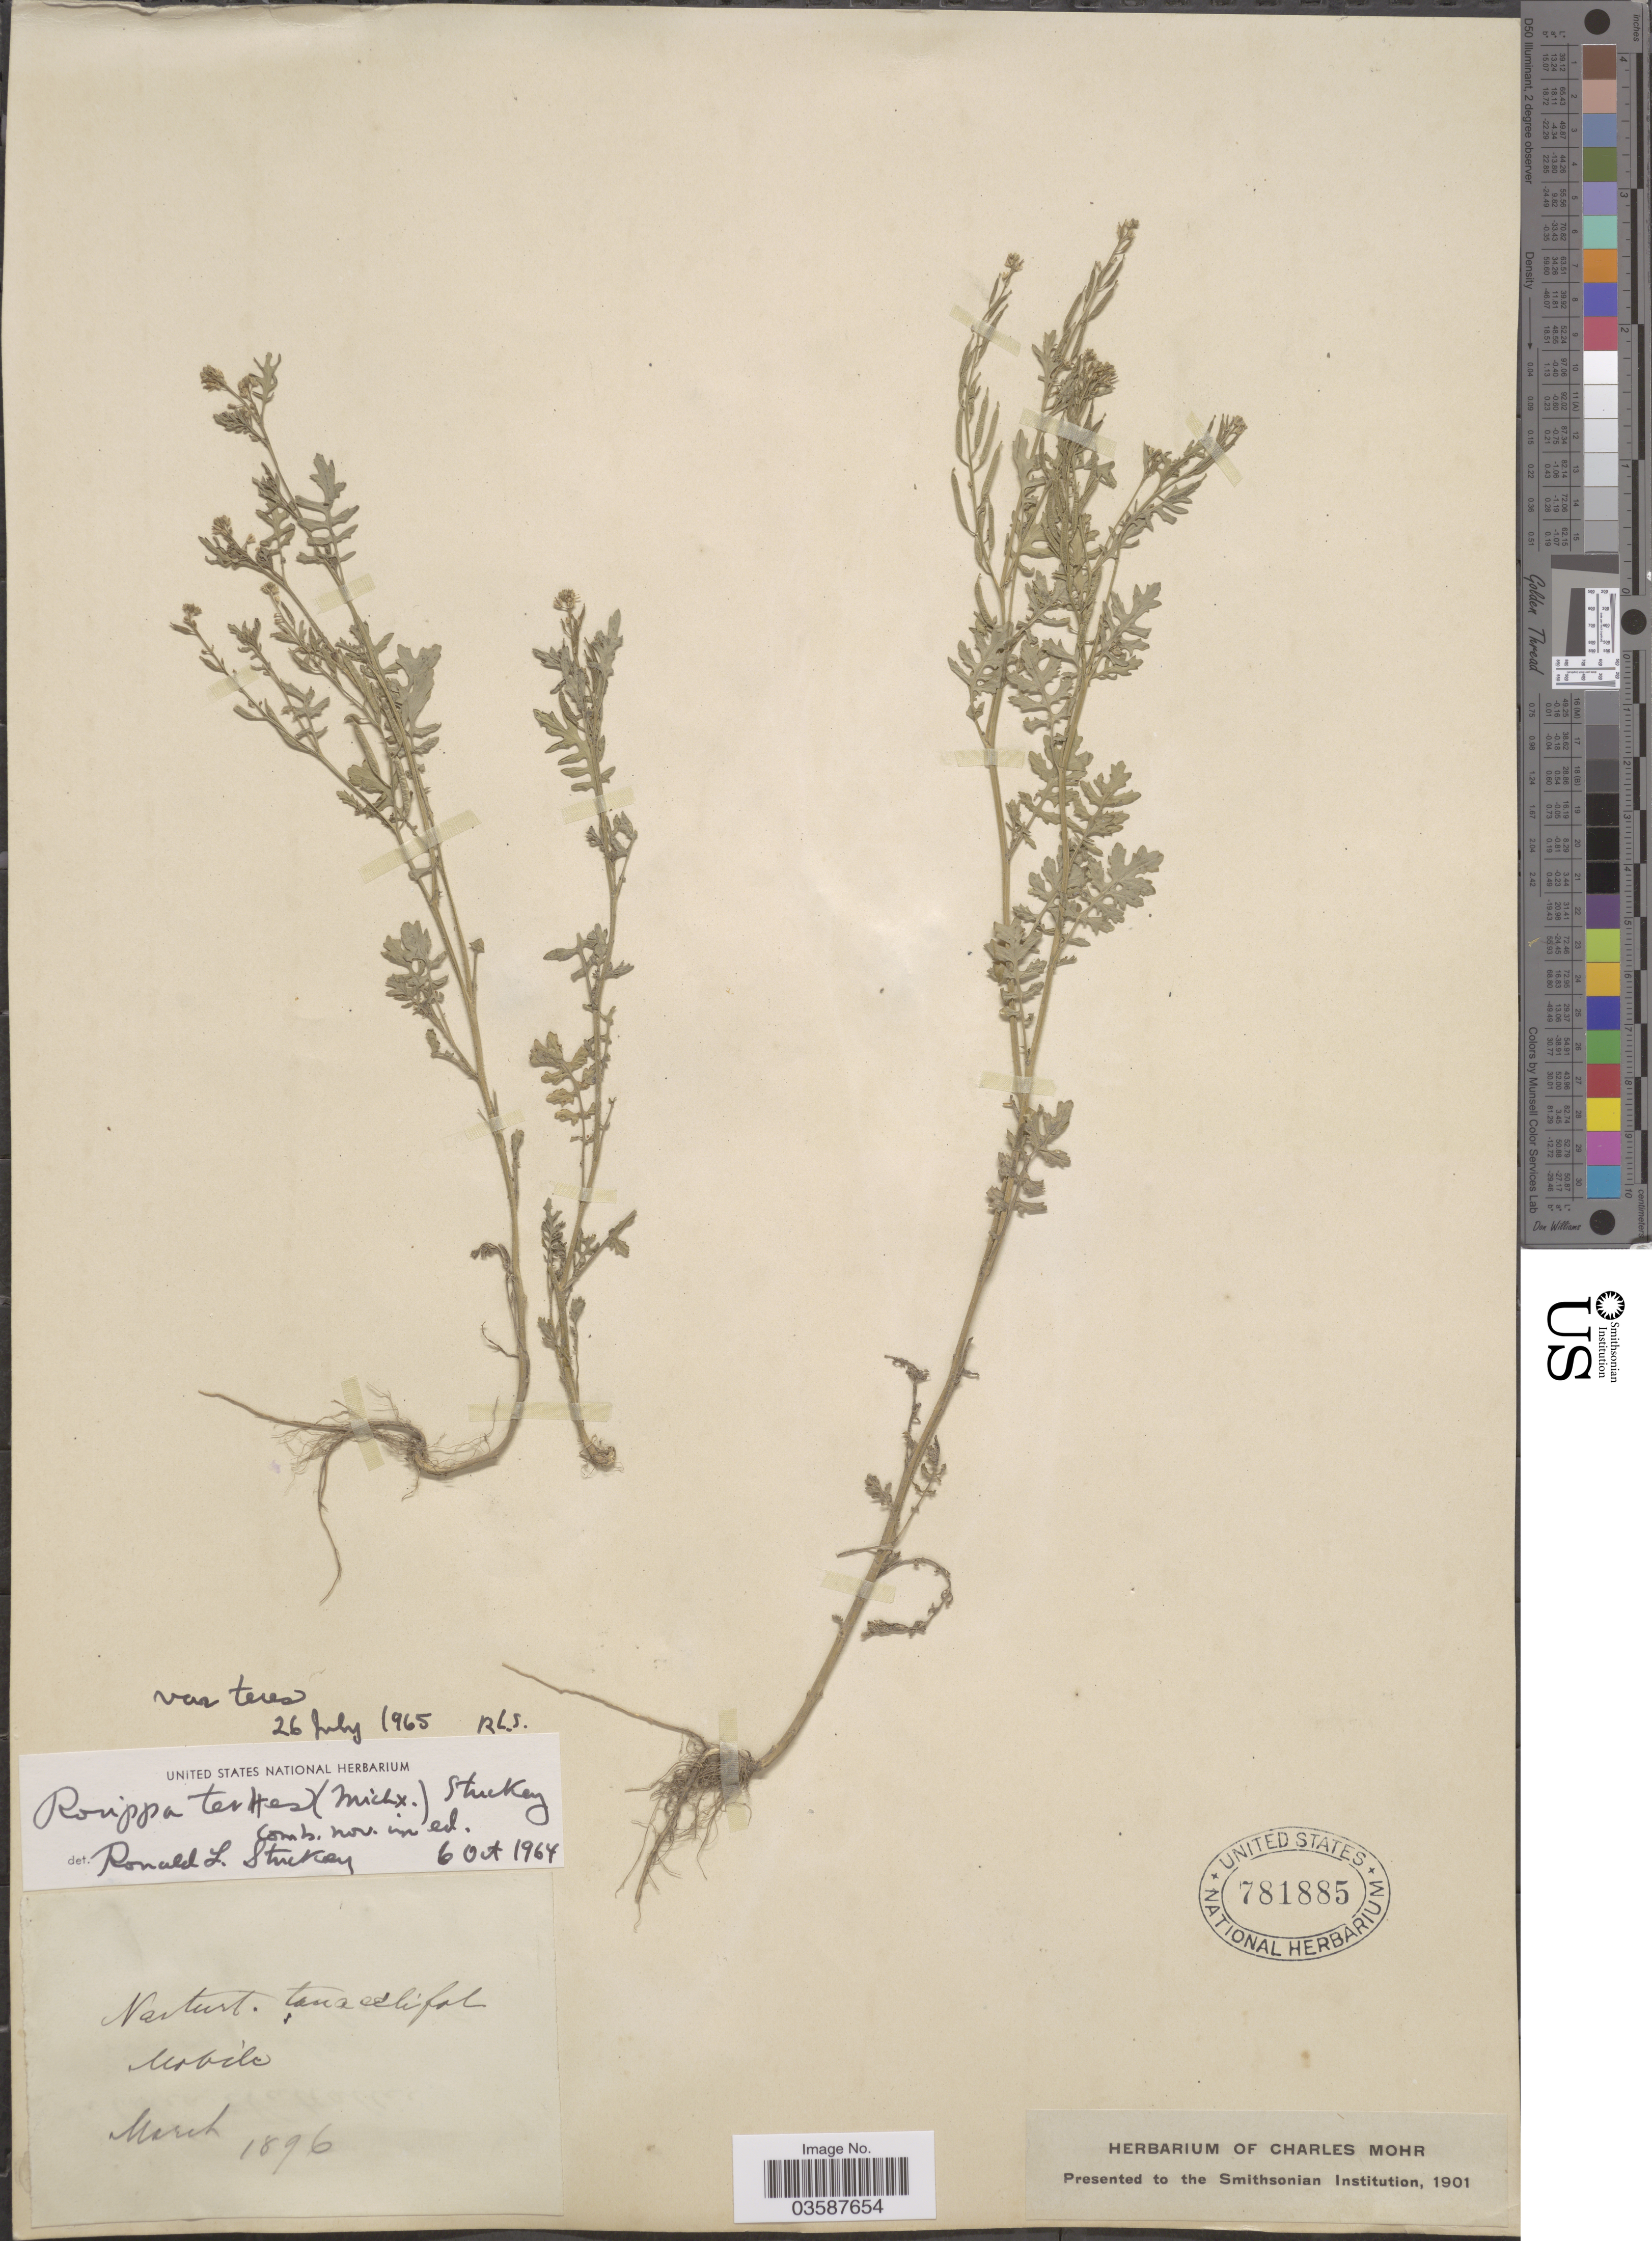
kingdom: Plantae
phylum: Tracheophyta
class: Magnoliopsida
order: Brassicales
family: Brassicaceae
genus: Rorippa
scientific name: Rorippa teres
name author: (Michx.) Stuckey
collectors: ex herb. Charles Mohr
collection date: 1896-03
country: United States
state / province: Alabama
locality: Mobile.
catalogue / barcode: US 781885